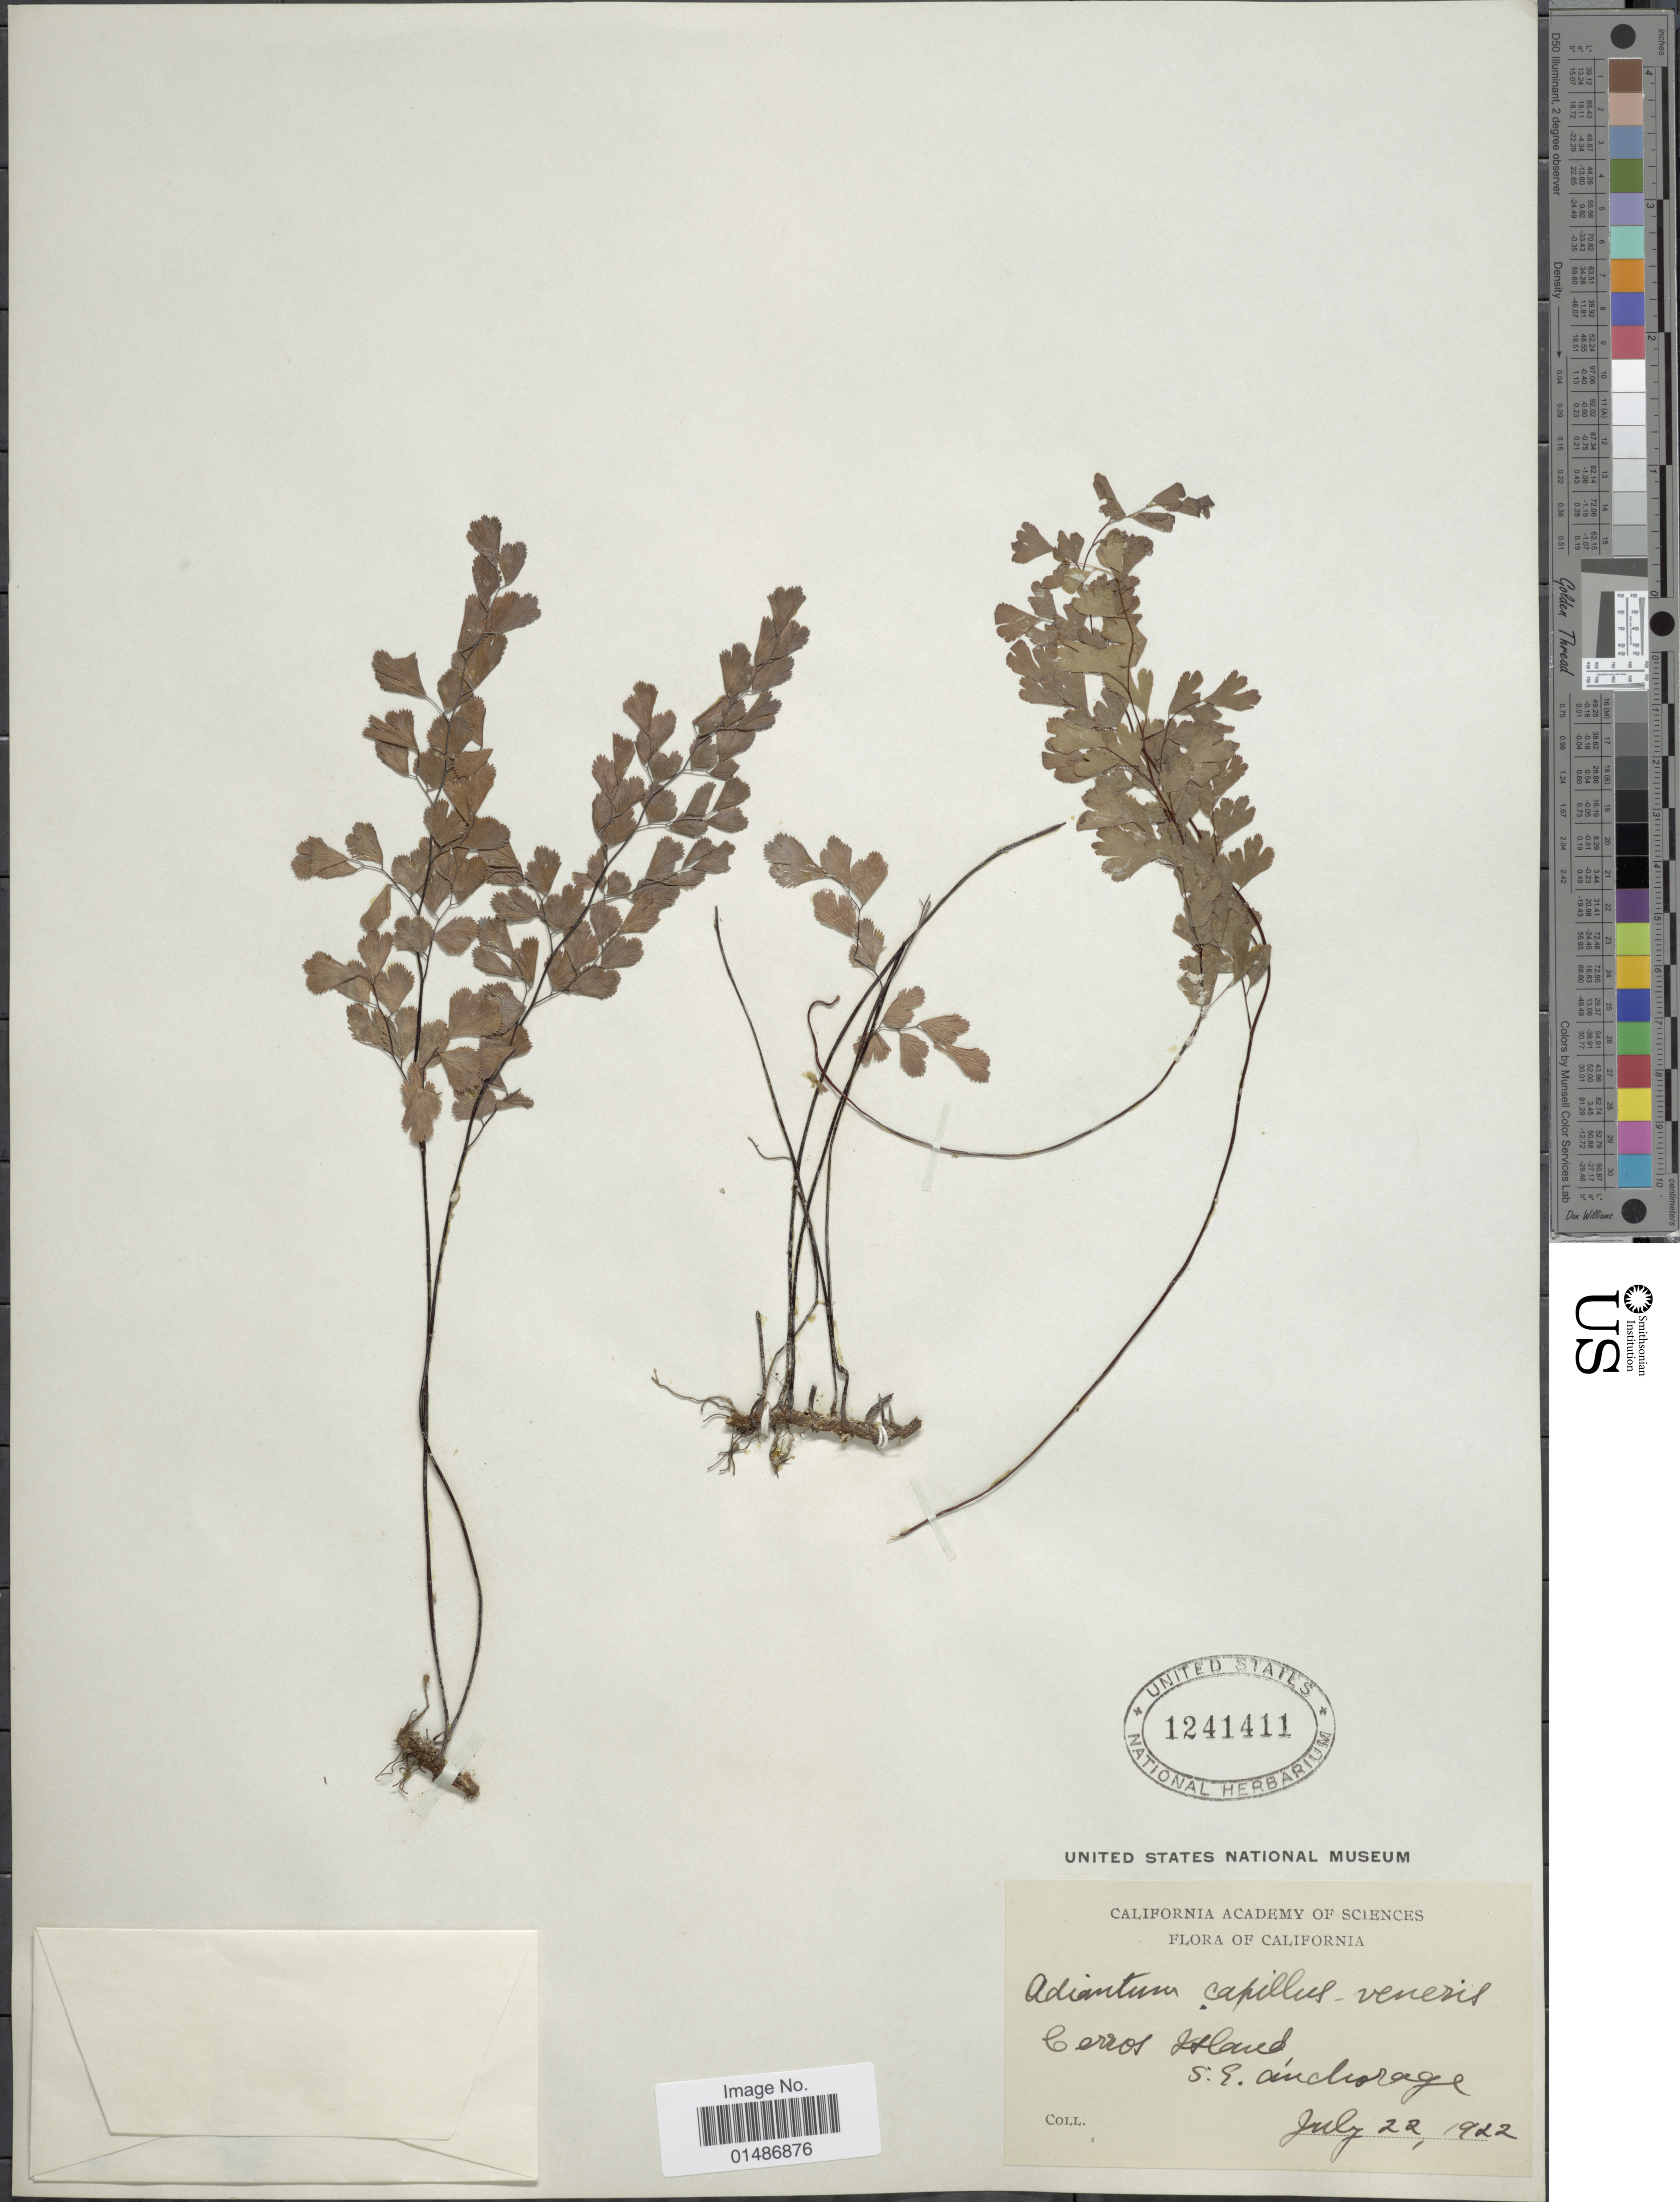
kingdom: Plantae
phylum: Tracheophyta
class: Polypodiopsida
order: Polypodiales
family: Pteridaceae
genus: Adiantum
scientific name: Adiantum capillus-veneris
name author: L.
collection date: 1922-07-22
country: United States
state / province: California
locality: Cerros Island, S.E. Anchorage.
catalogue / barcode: US 1241411